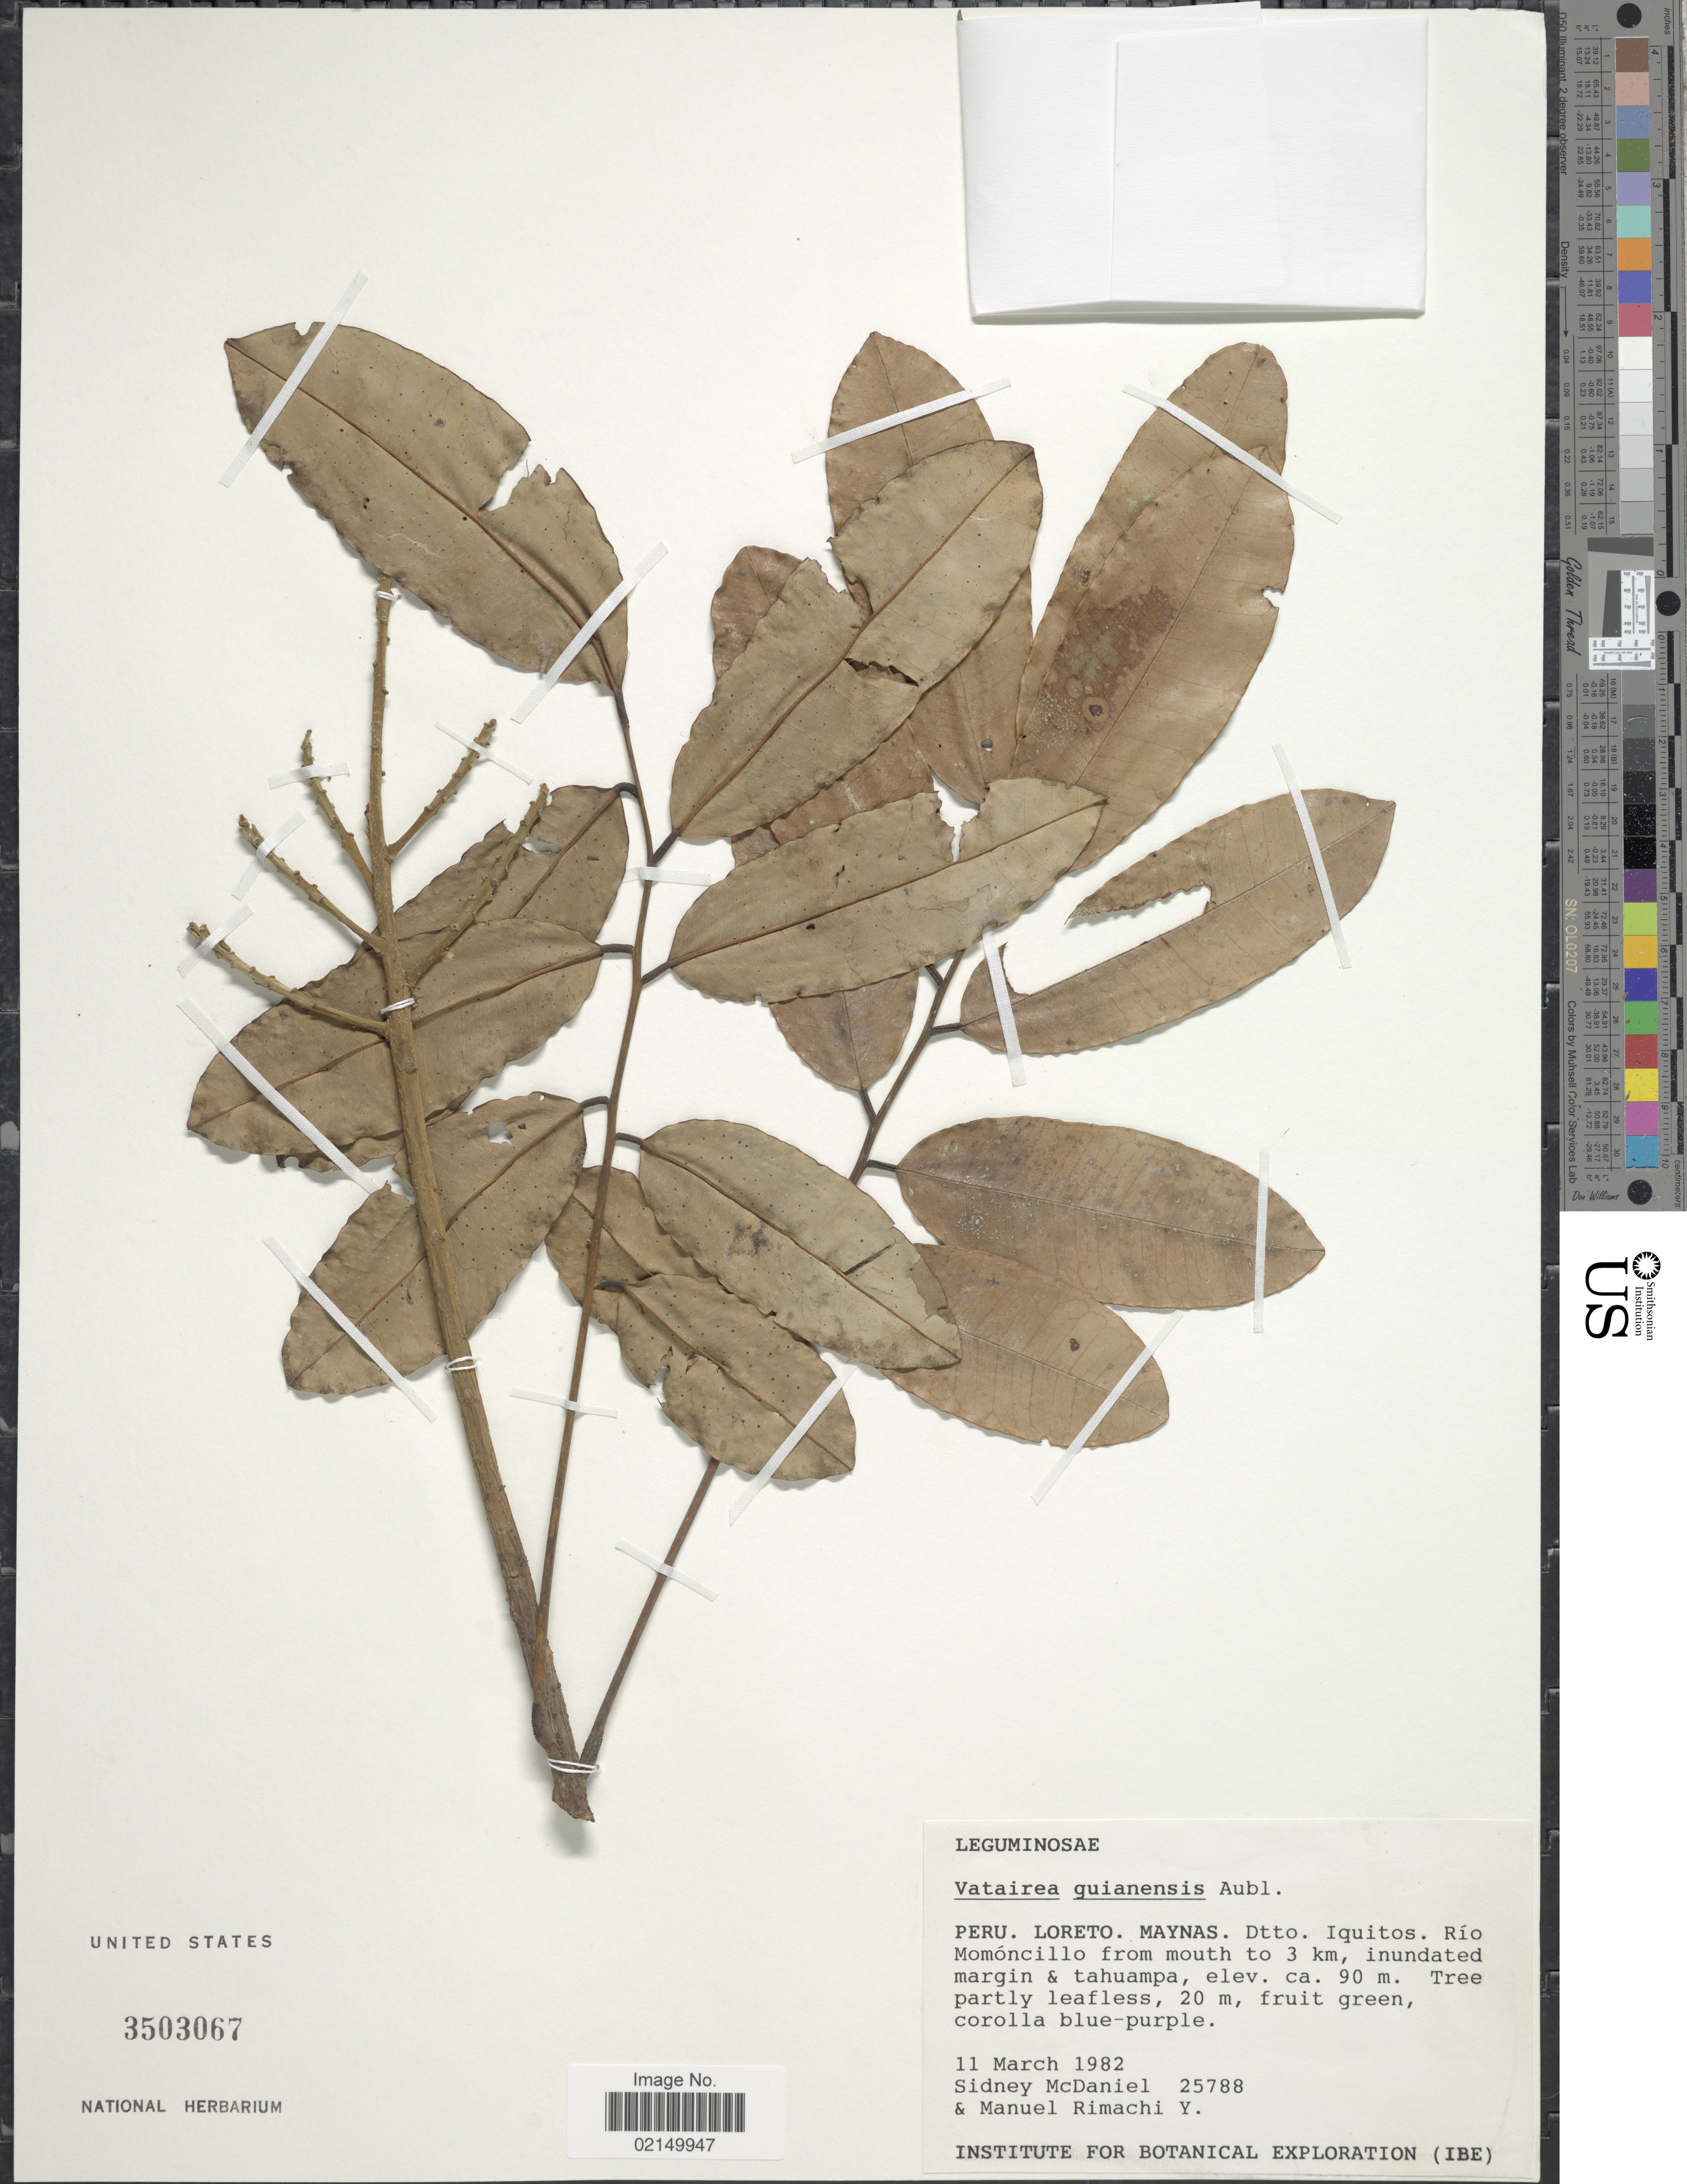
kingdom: Plantae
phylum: Tracheophyta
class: Magnoliopsida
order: Fabales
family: Fabaceae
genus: Vatairea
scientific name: Vatairea guianensis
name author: Aubl.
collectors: S. McDaniel & M. Rimachi Y.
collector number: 25788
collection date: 1982-03-11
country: Peru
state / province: Loreto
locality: Maynas Dtto Iquitos. Río Momóncillo from mouth to 3 km, inundated margin & tahuampa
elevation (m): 90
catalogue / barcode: US 3503067